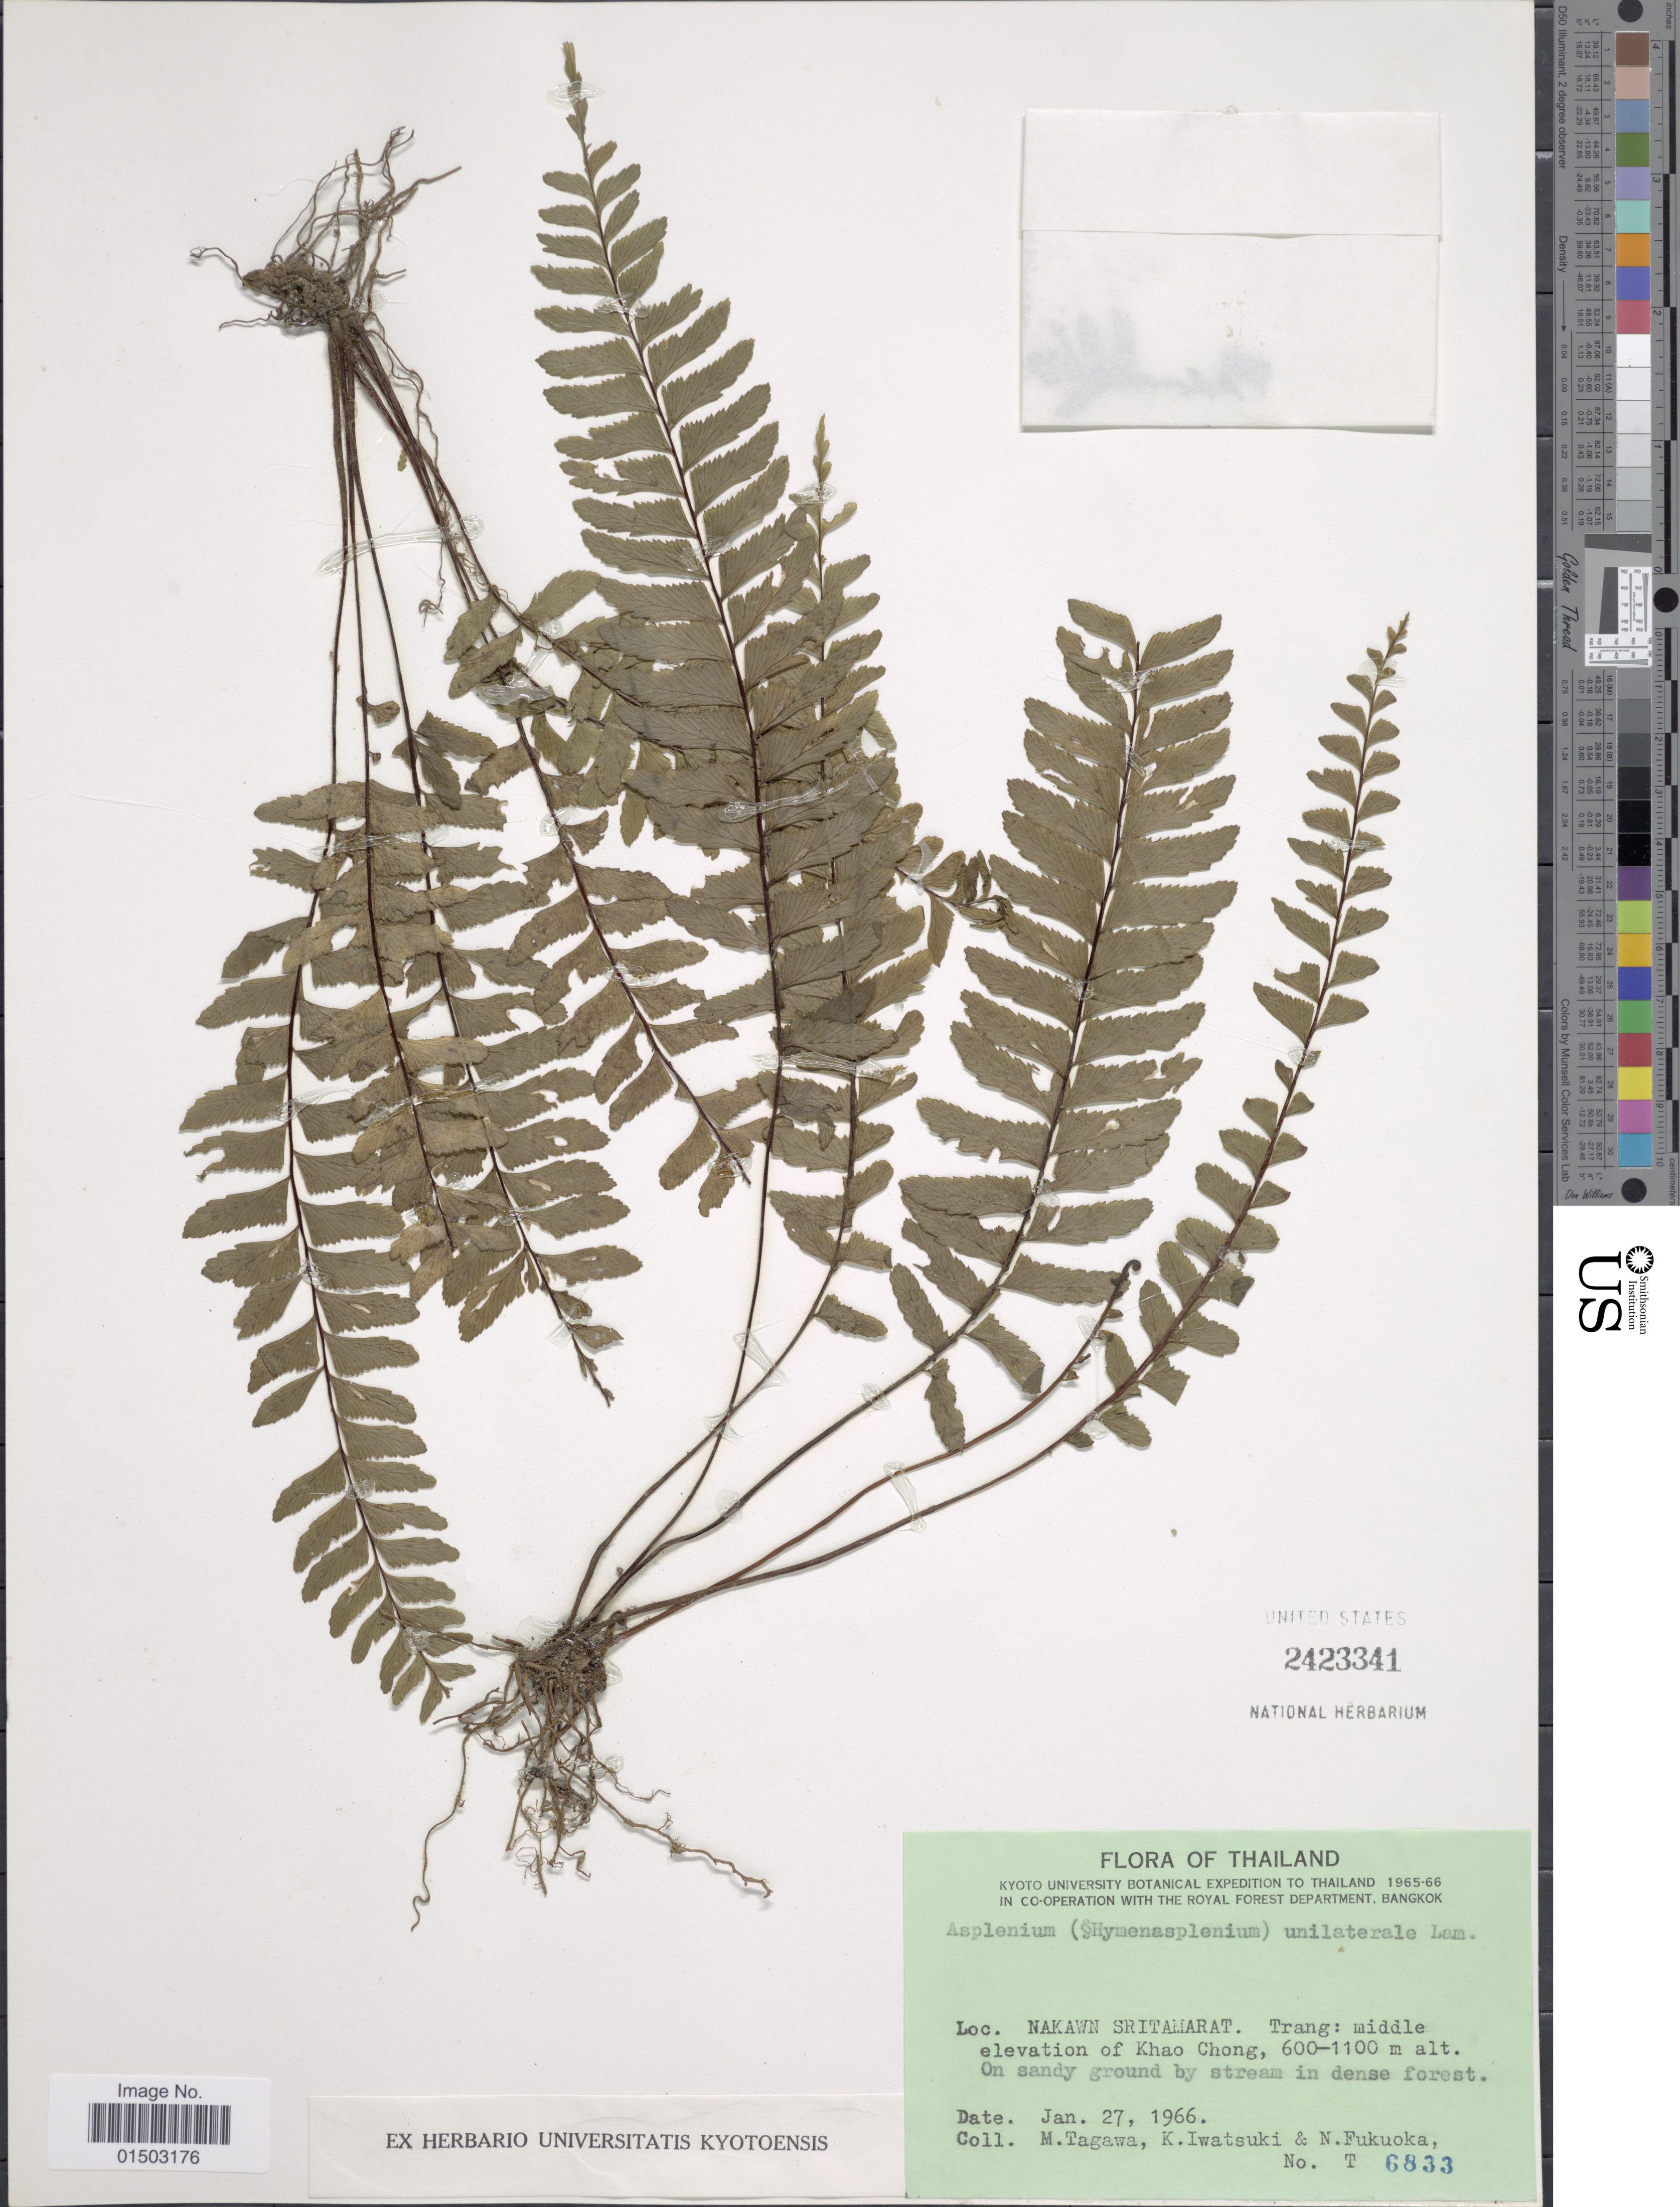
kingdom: Plantae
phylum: Tracheophyta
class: Polypodiopsida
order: Polypodiales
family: Aspleniaceae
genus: Hymenasplenium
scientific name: Hymenasplenium unilaterale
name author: (Lam.) Hayata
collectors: M. Tagawa, K. Iwatsuki & N. Fukuoka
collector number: T6833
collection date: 1966-01-27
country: Thailand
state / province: Trang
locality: Nakawn Sritamarat. Trang: middle elevation of Khao Chong.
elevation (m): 600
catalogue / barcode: US 2423341